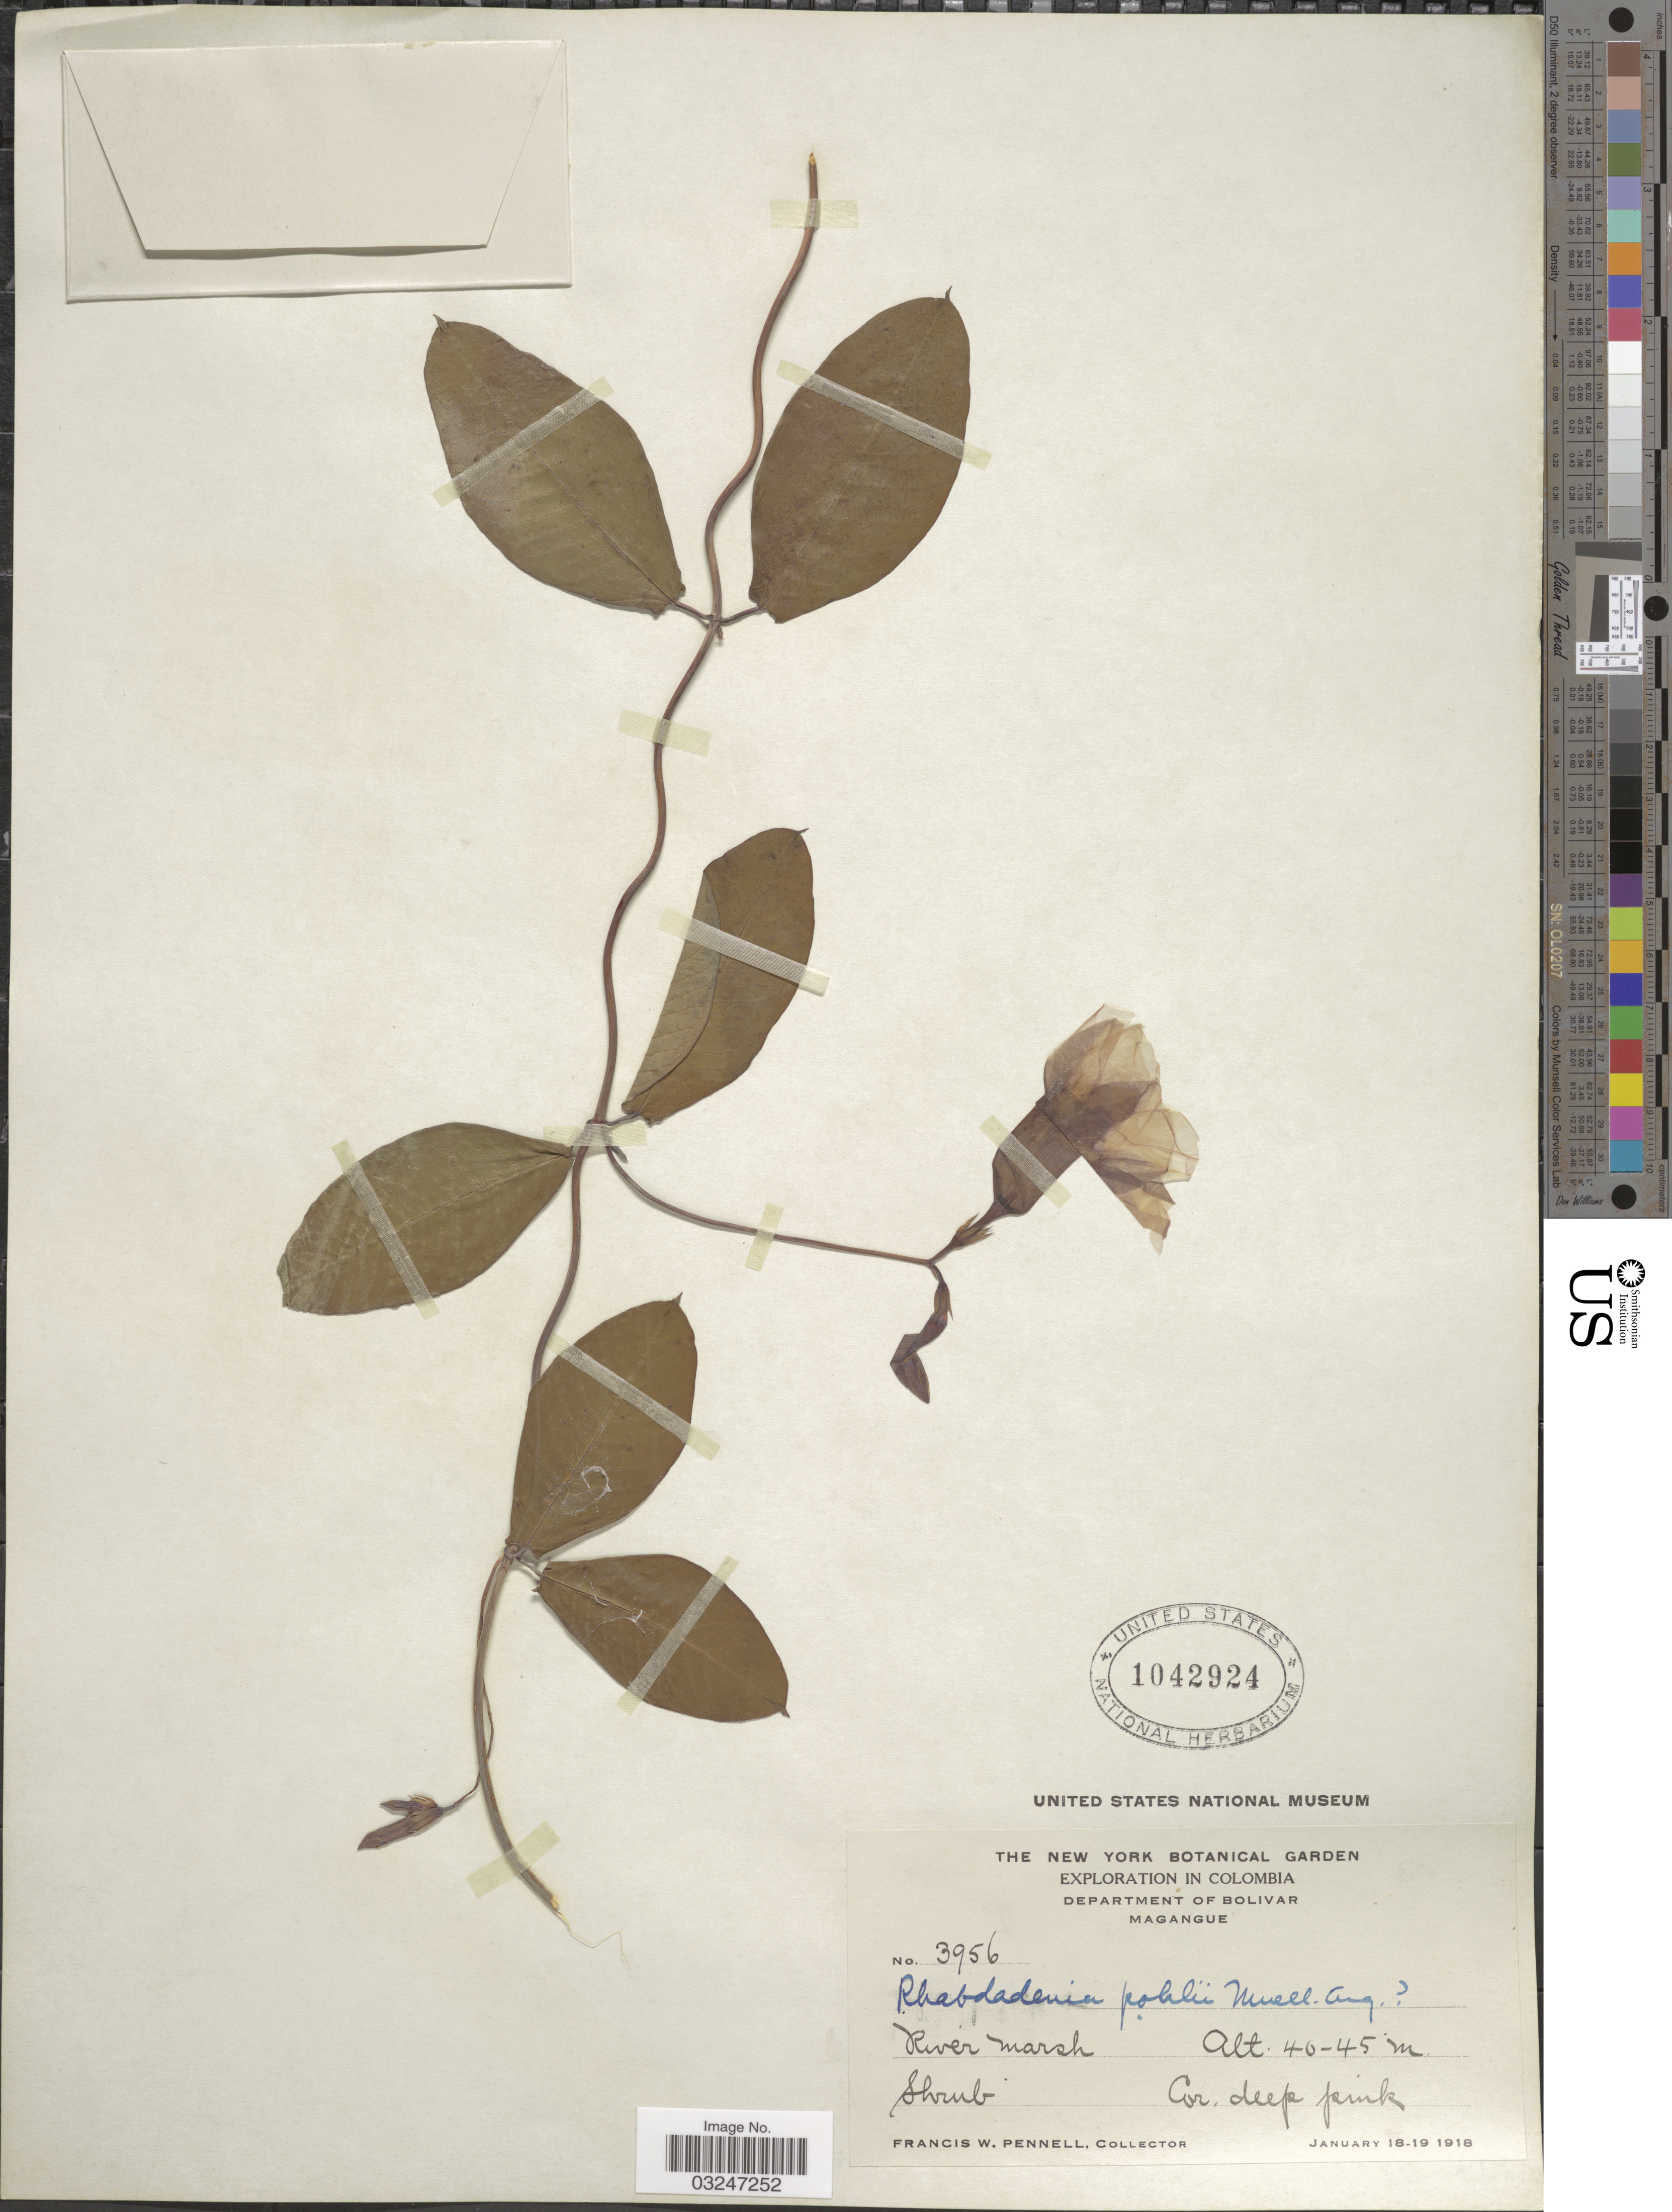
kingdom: Plantae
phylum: Tracheophyta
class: Magnoliopsida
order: Gentianales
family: Apocynaceae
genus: Rhabdadenia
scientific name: Rhabdadenia pohlii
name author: Müll. Arg.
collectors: F. W. Pennell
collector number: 3956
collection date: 1918-01-18/1918-01-19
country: Colombia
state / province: Bolívar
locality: Department of Bolivar. Magangue.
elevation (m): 40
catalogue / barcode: US 1042924